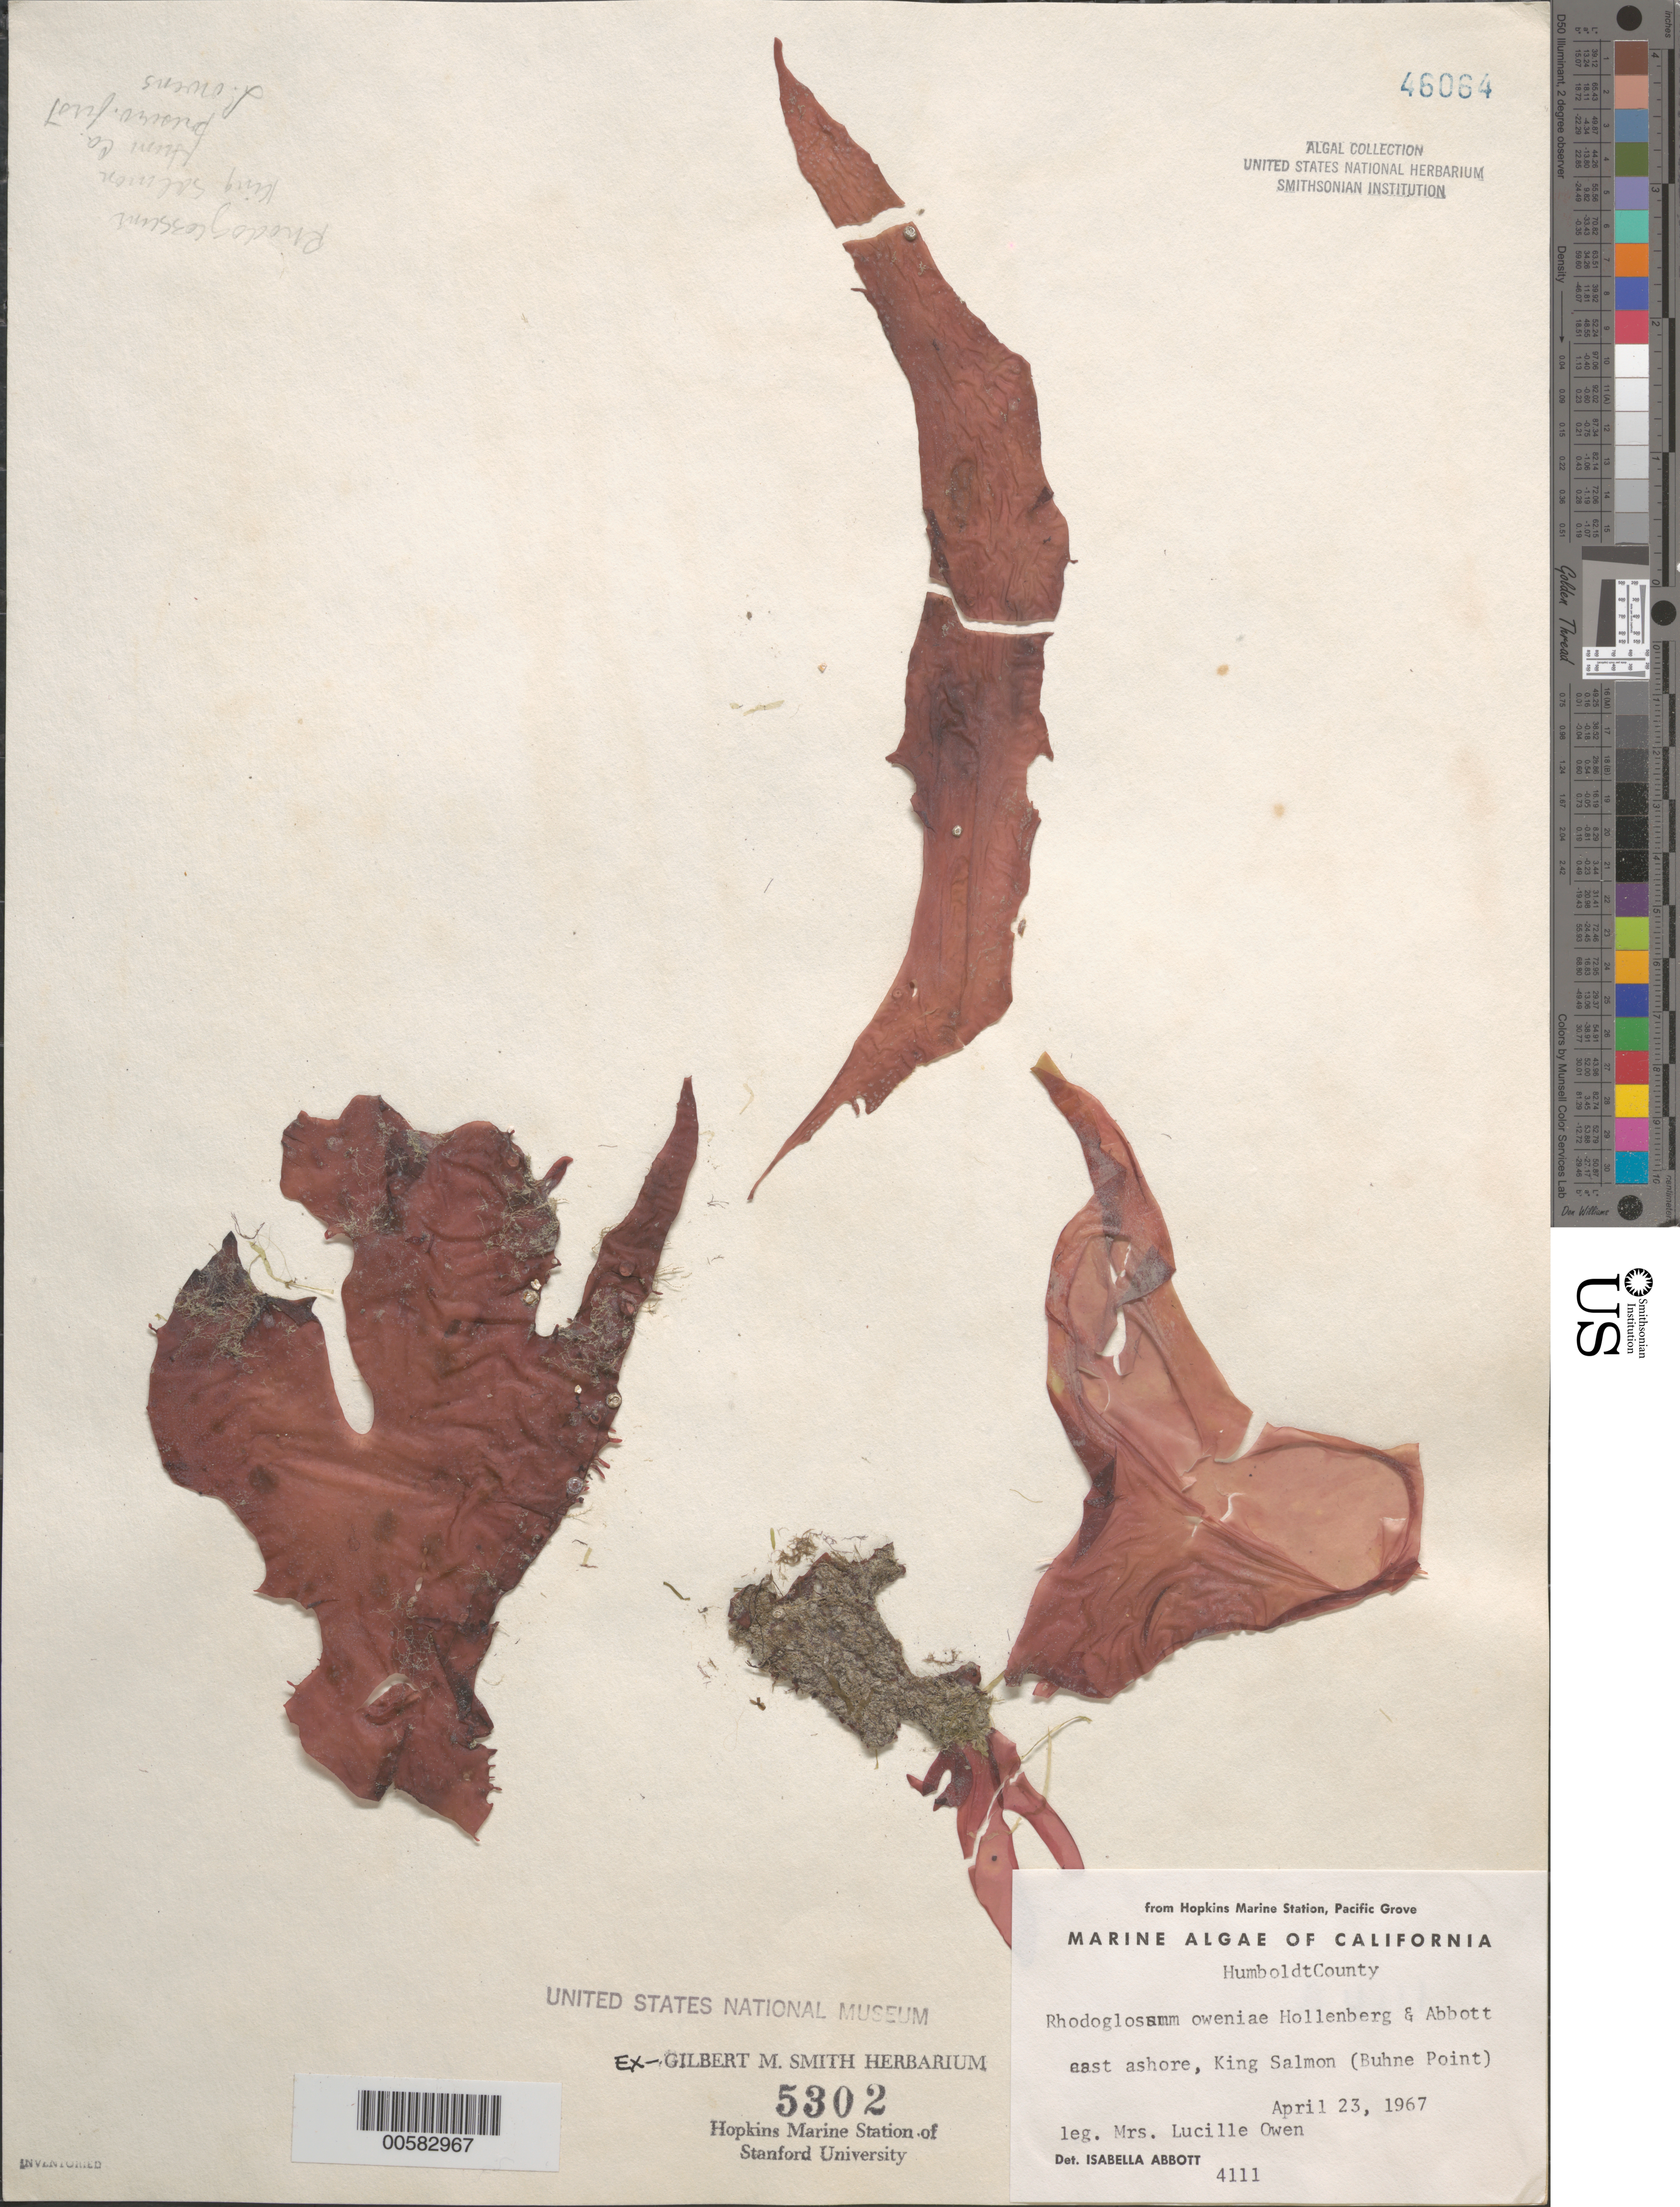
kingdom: Plantae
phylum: Rhodophyta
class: Florideophyceae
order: Gigartinales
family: Gigartinaceae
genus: Mazzaella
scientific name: Mazzaella californica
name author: (J. Agardh) G. De Toni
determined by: Algae name updating Project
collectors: L. Owen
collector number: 4111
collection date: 1967-04-23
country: United States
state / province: California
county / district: Humboldt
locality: Humboldt County. Cast ashore, King Salmon (Buhne Point).